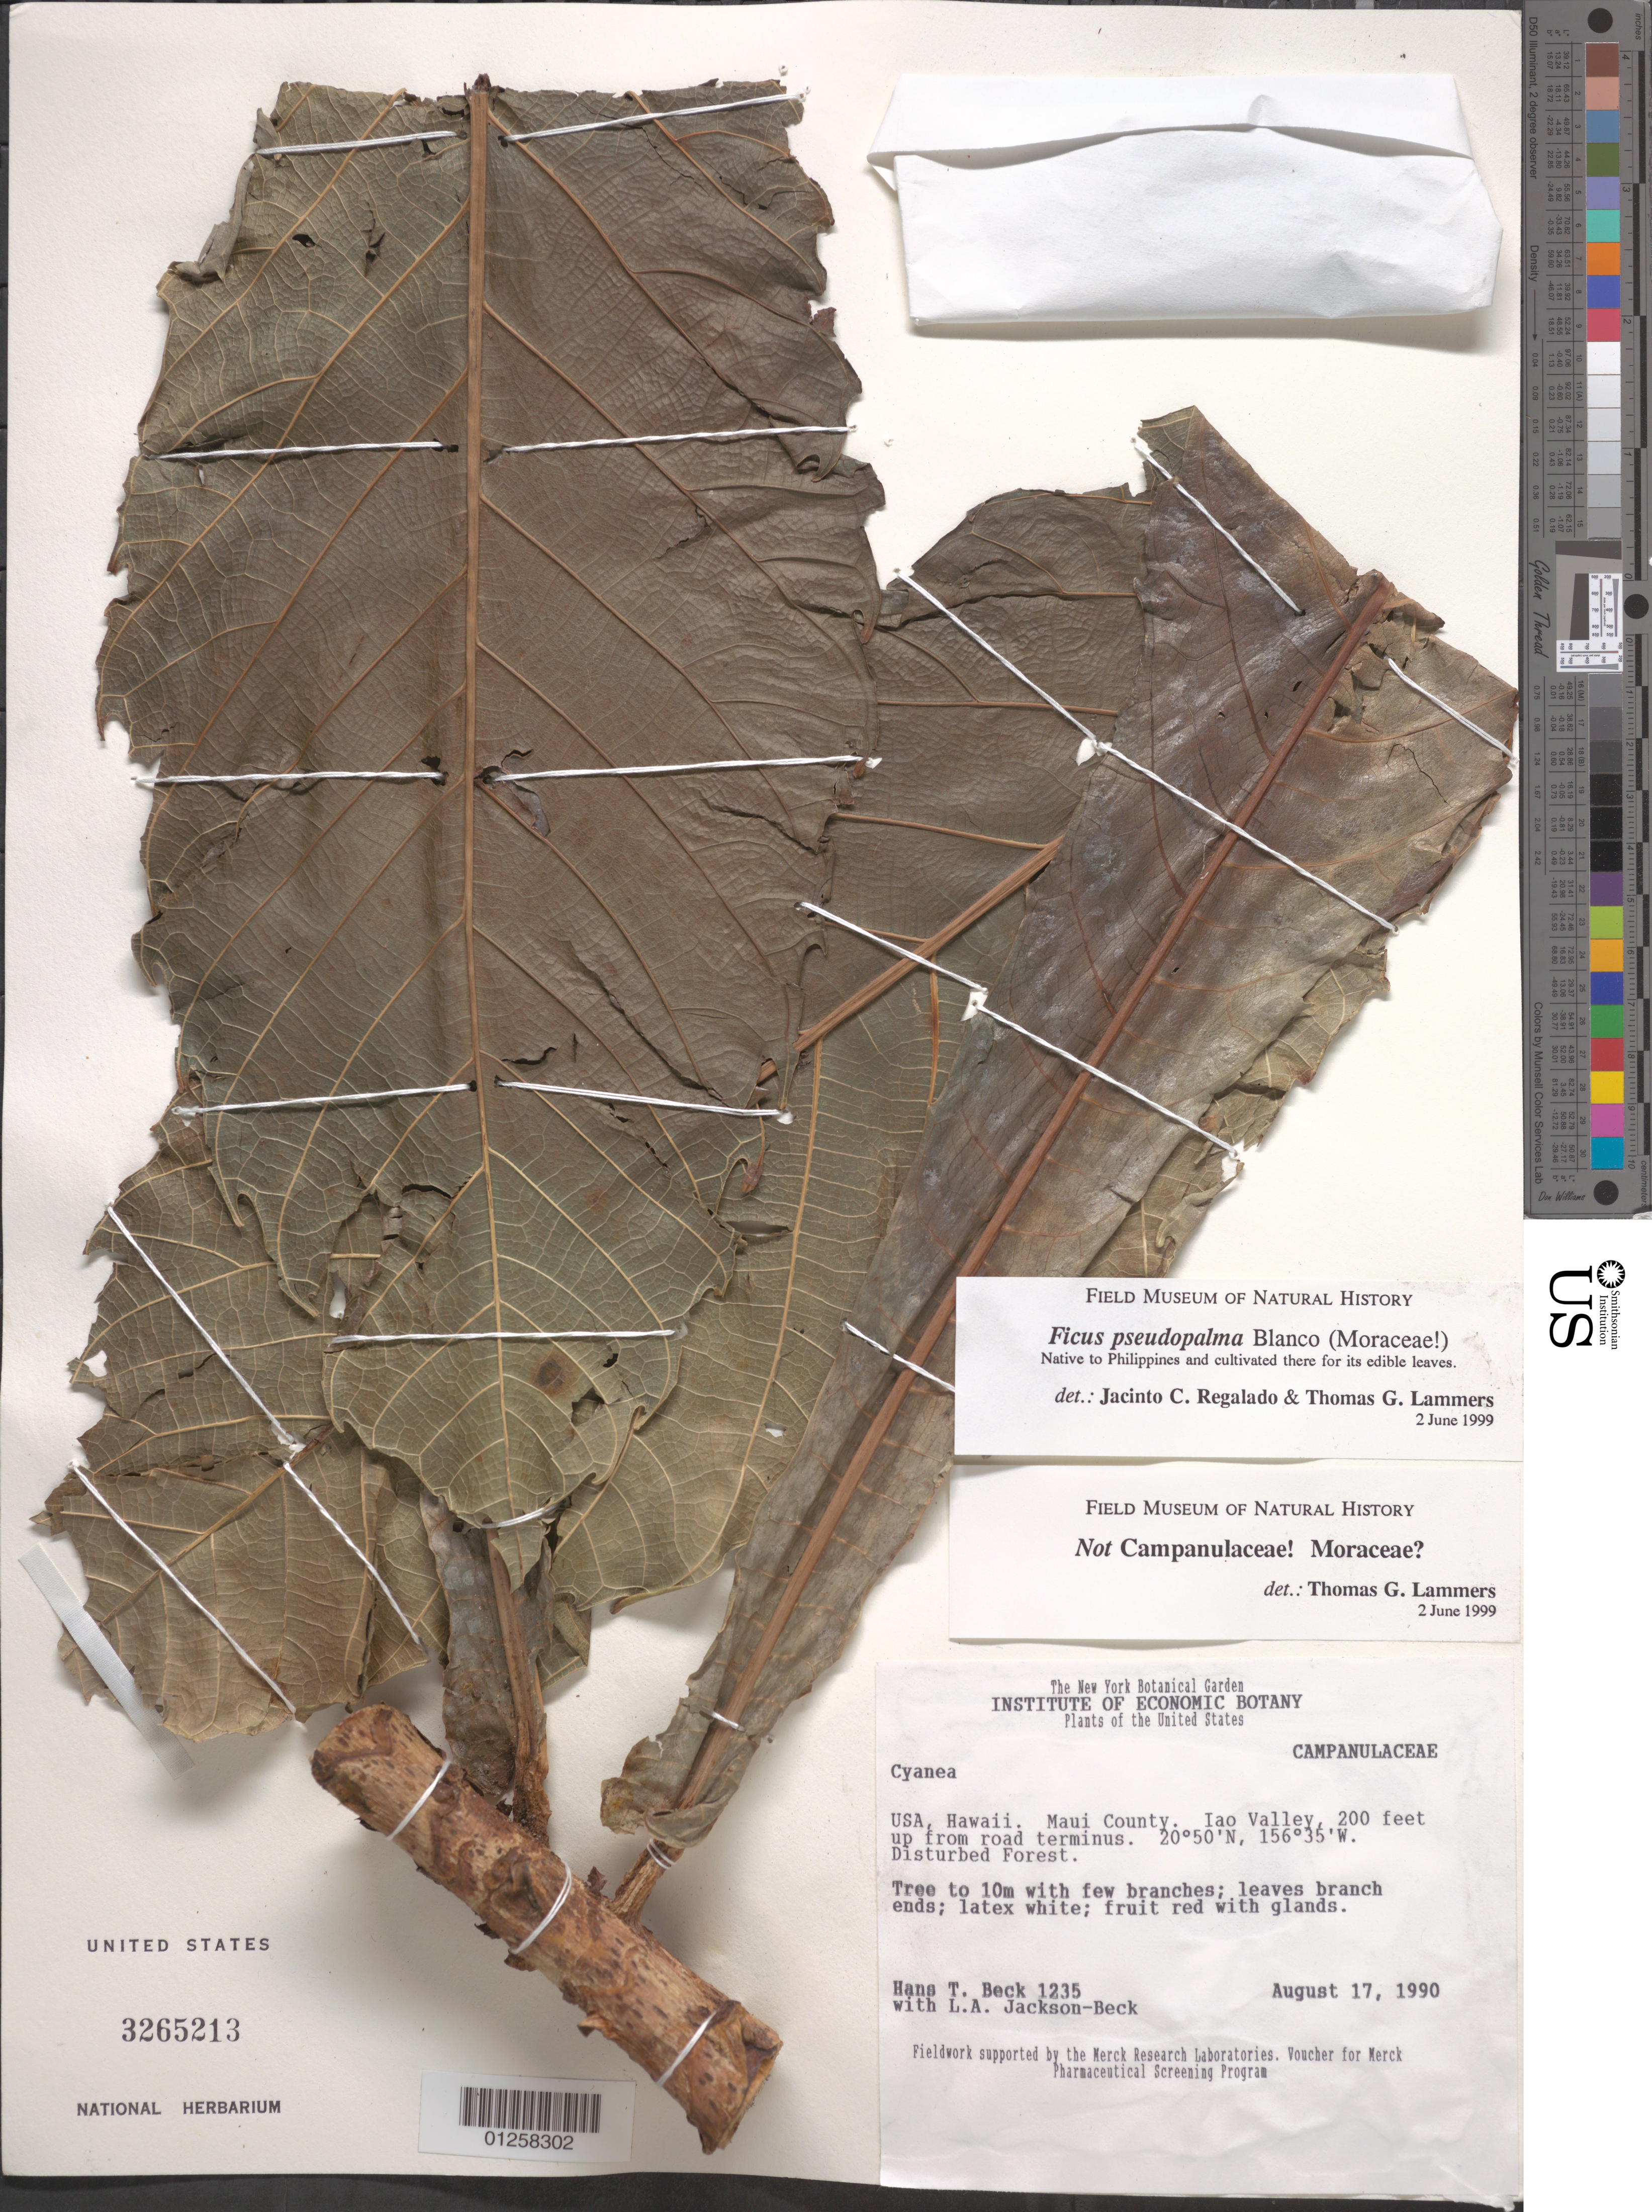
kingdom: Plantae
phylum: Tracheophyta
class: Magnoliopsida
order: Rosales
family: Moraceae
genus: Ficus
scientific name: Ficus pseudopalma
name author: Blanco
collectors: H. T. Beck & L. Jackson-Beck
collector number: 1235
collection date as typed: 17 Aug 1990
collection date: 1990-08-17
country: United States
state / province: Hawaii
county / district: Maui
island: Maui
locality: Maui Co. Iao Valley, 200 ft. up from road terminus.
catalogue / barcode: US 3265213